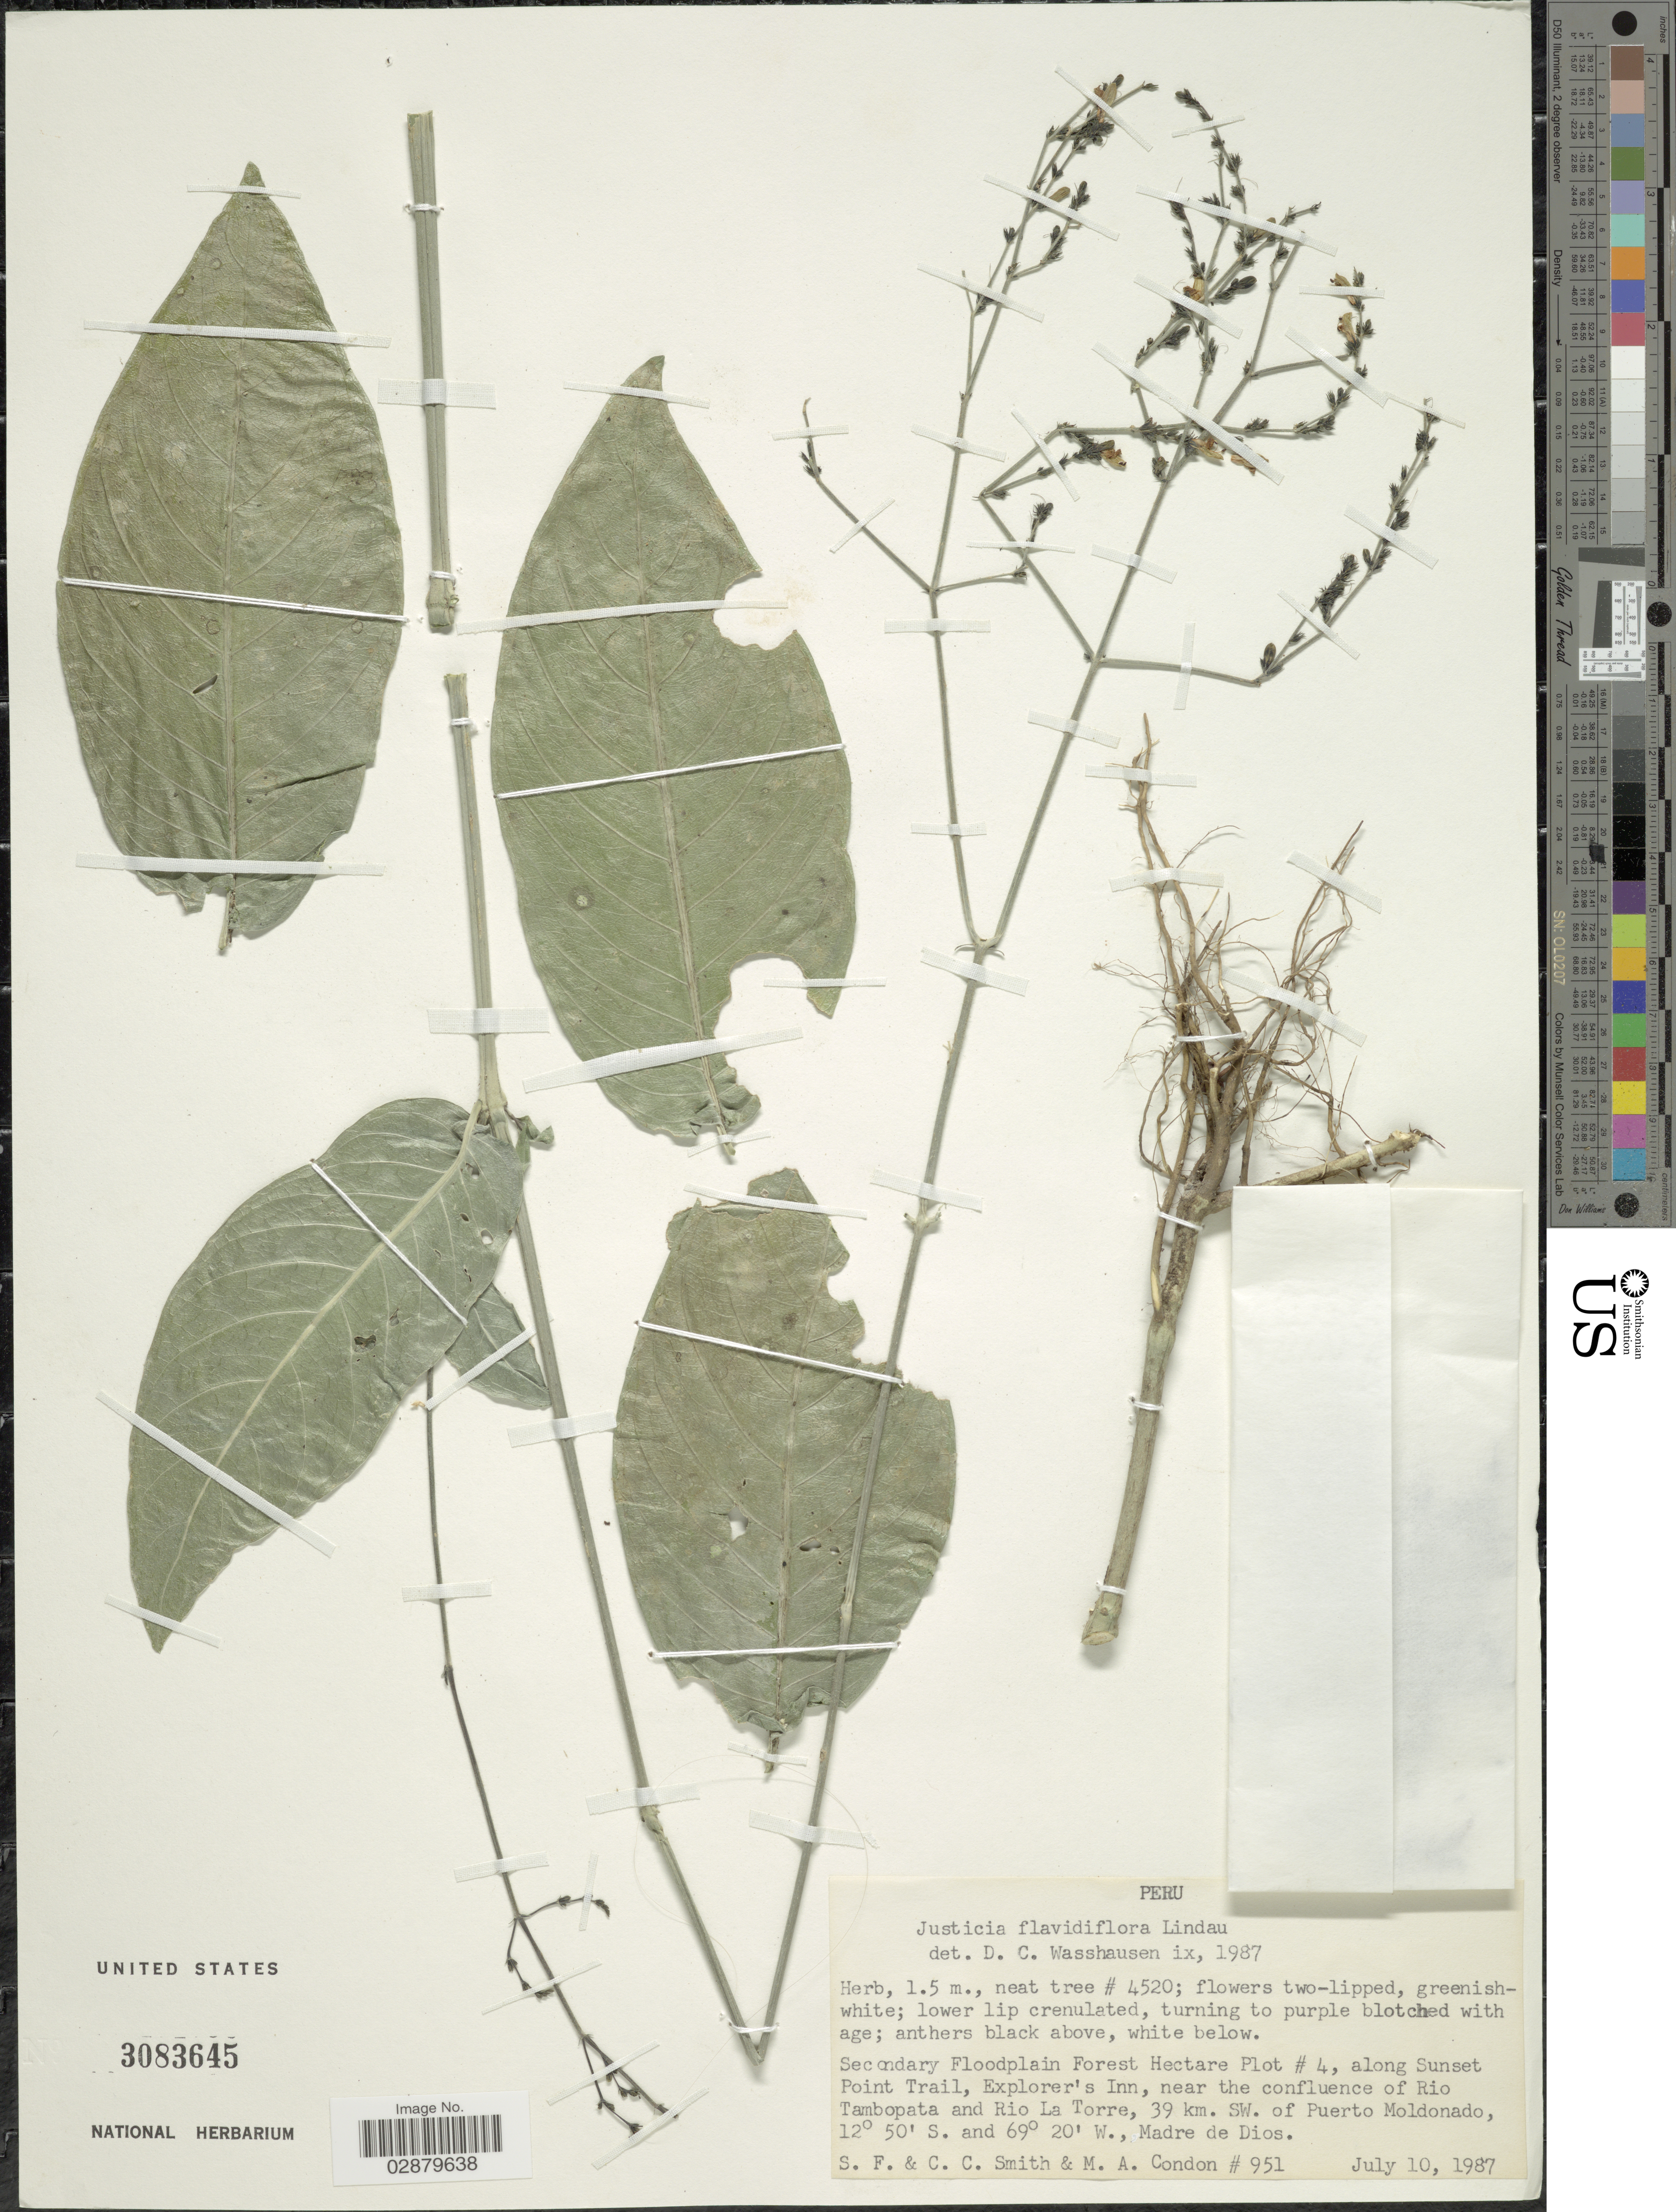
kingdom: Plantae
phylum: Tracheophyta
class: Magnoliopsida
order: Lamiales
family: Acanthaceae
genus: Justicia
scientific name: Justicia lineolata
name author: Ruiz & Pav.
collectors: S.F. Smith, C. C. Smith & M. Condon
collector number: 951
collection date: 1987-07-10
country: Peru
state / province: Madre de Dios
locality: Secondary Floodplain Forest Hectare Plot #4, along Sunset Point Trail, Explorer's Inn, near the confluence of Rio Tambopata and Rio La Torre, 39 km. SW. of Puerto Moldonado.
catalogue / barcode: US 3083645